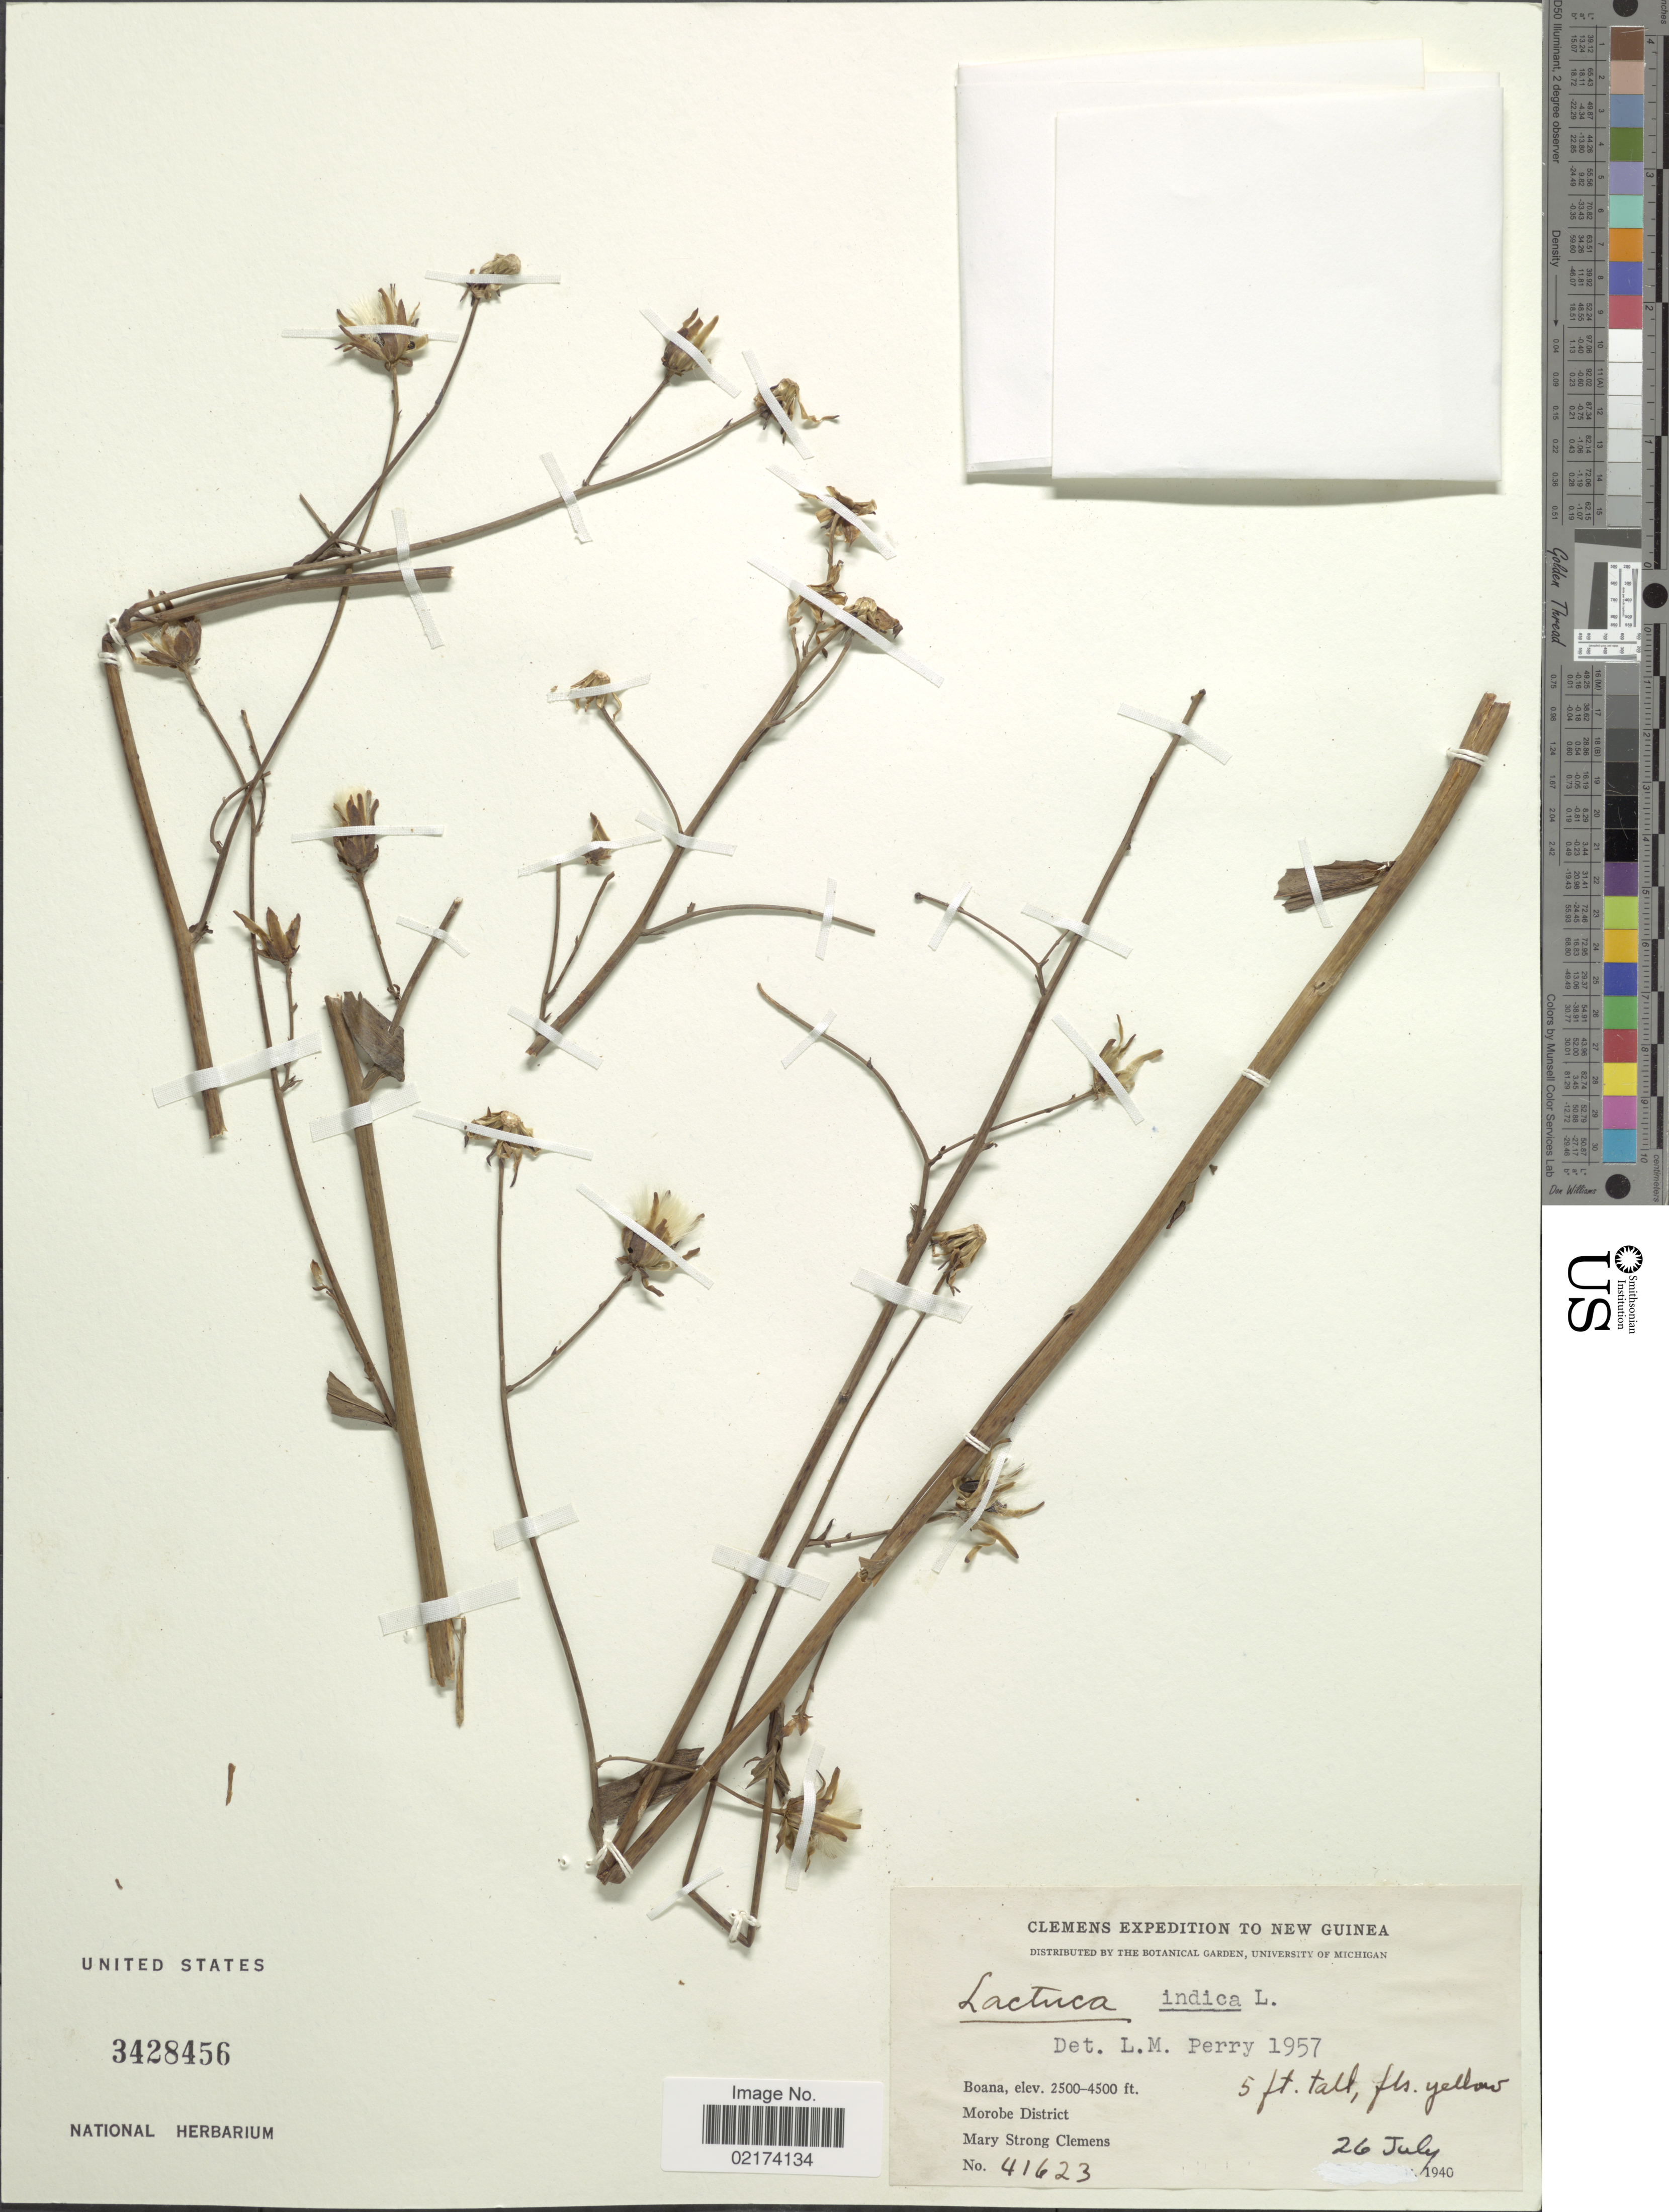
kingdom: Plantae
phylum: Tracheophyta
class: Magnoliopsida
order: Asterales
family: Asteraceae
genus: Lactuca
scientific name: Lactuca indica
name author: L.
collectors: M. S. Clemens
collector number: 41623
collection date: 1940-07-26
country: Papua New Guinea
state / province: Morobe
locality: New Guinea, Boana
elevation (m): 762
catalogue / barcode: US 3428456